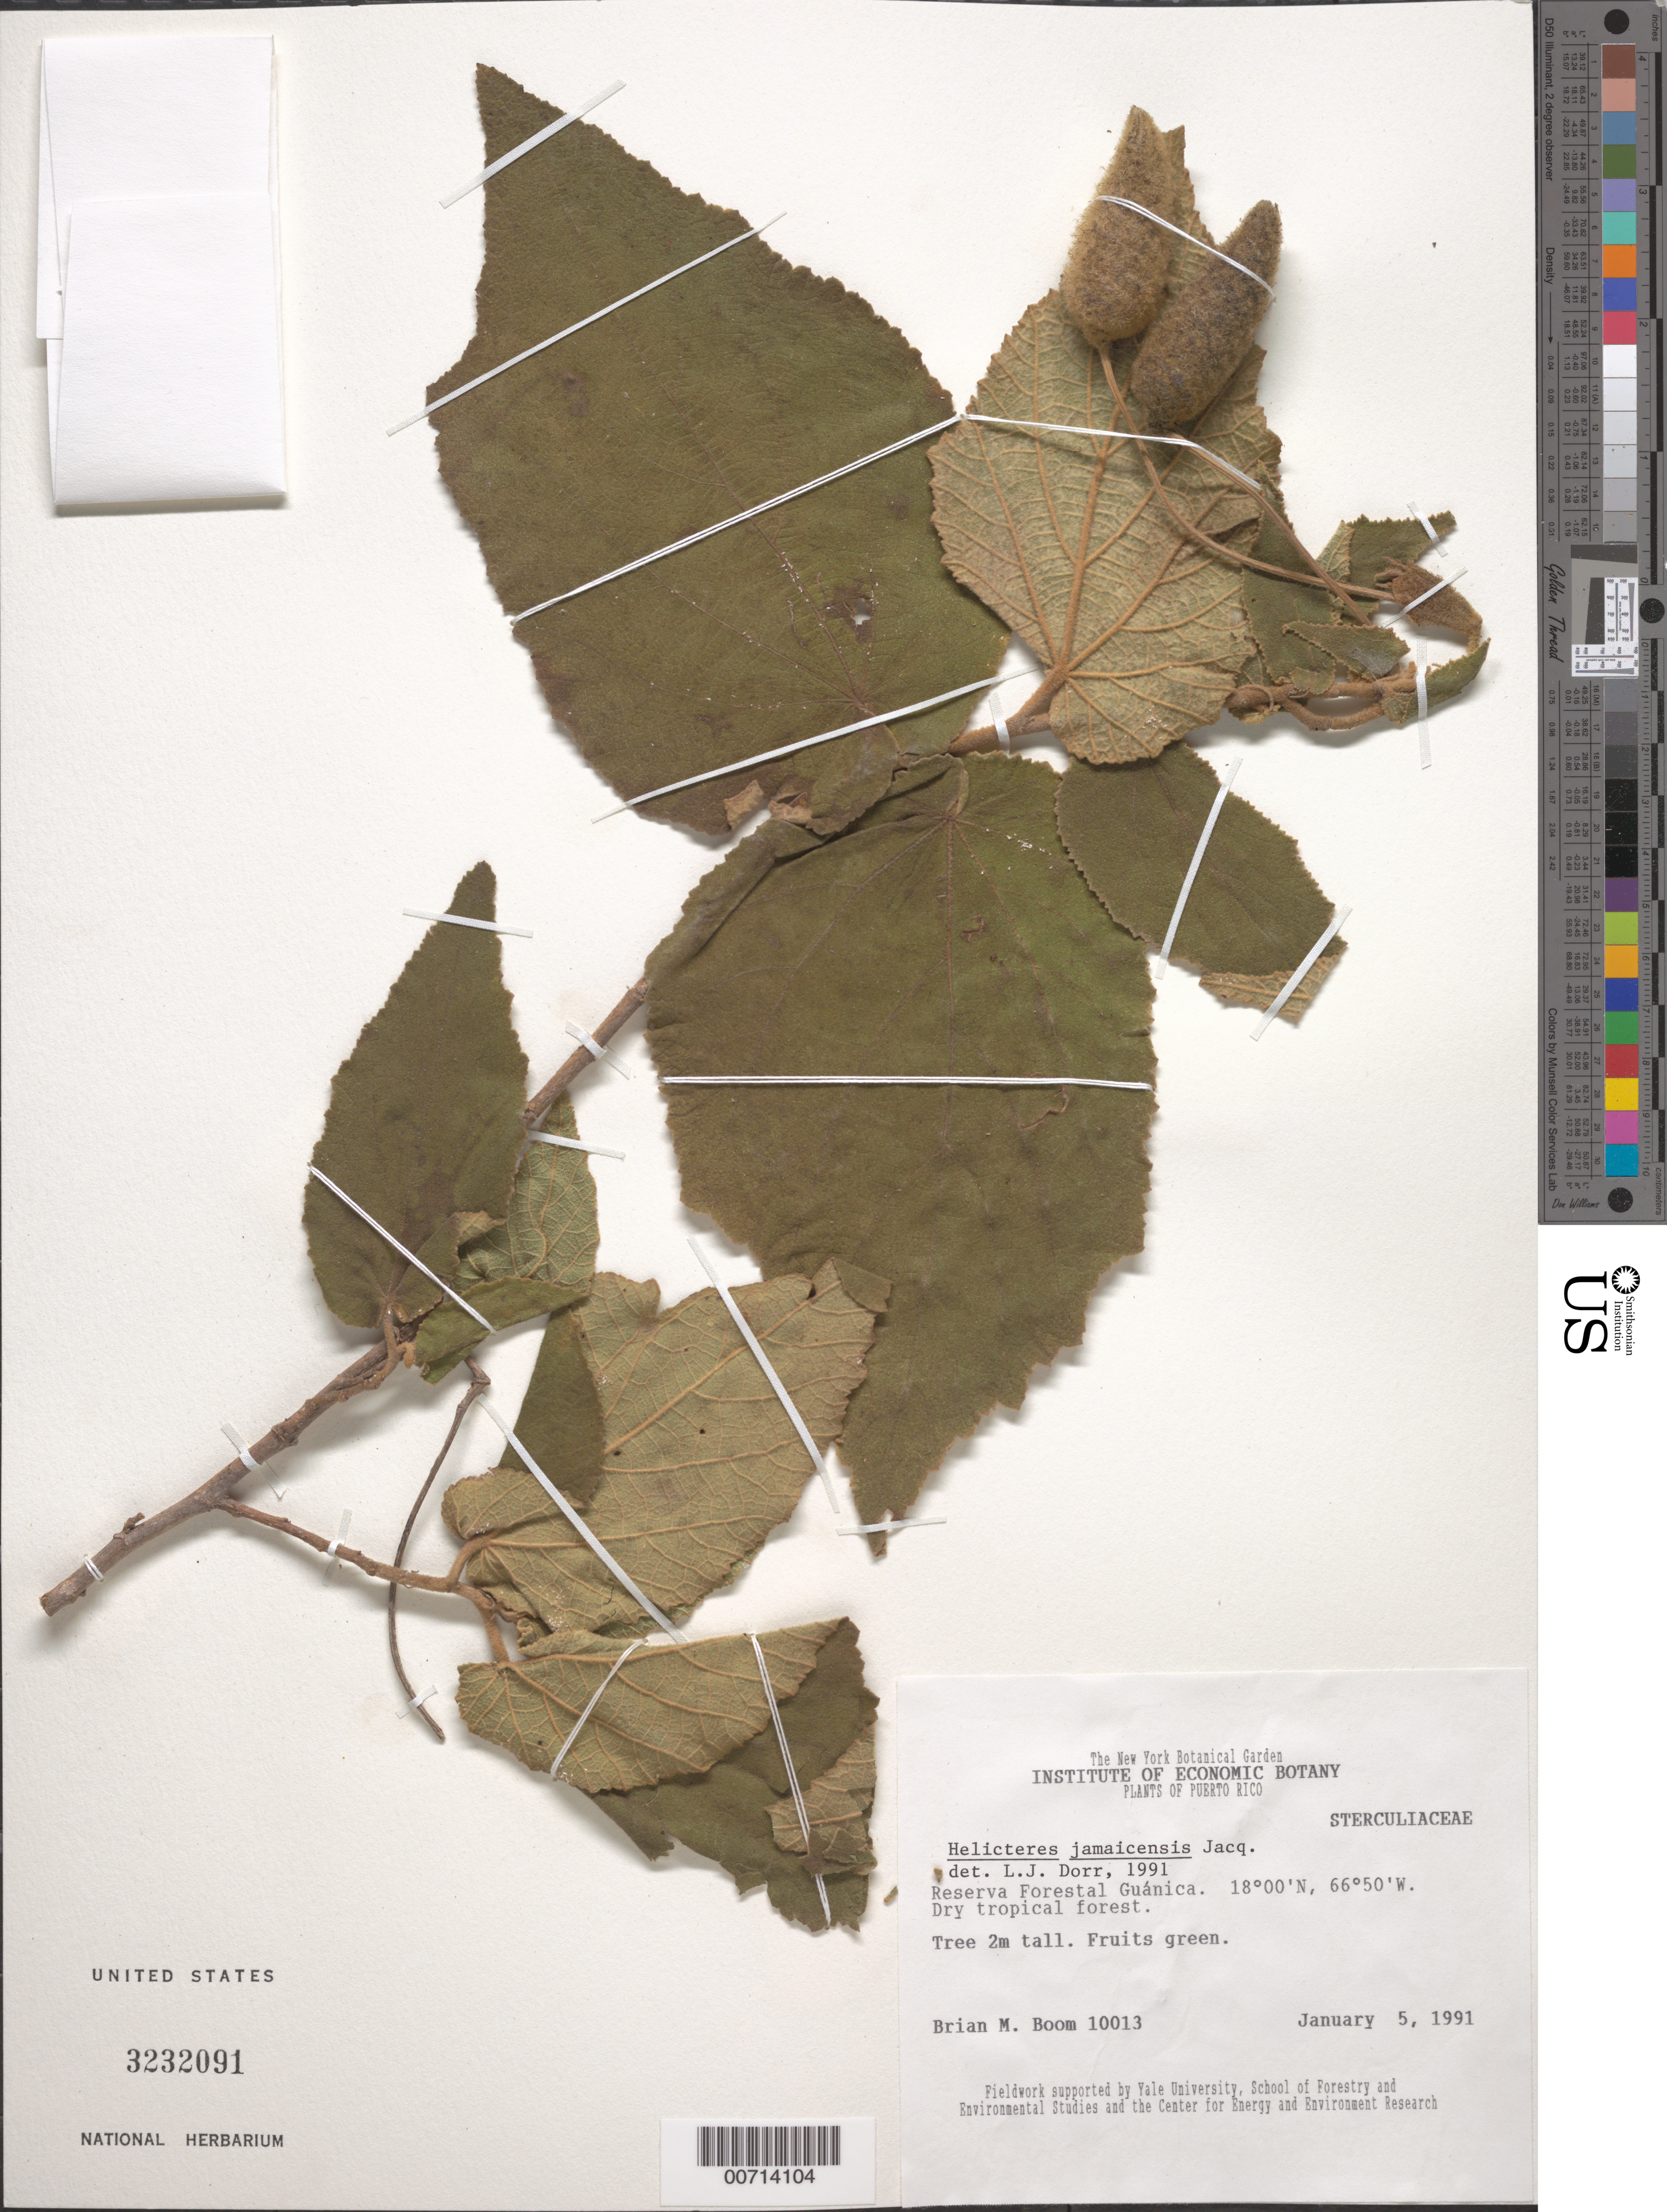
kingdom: Plantae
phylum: Tracheophyta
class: Magnoliopsida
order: Malvales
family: Malvaceae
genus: Helicteres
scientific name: Helicteres jamaicensis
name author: Jacq.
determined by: Dorr, L. J., (BOT), Smithsonian Institution - National Museum of Natural History (UNITED STATES)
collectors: B. M. Boom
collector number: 10013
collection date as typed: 05 Jan 1991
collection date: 1991-01-05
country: Puerto Rico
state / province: Guánica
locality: Reserva Forestal Guanica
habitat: Dry tropical forest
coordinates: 18, -66.83333333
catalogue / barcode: US 3232091